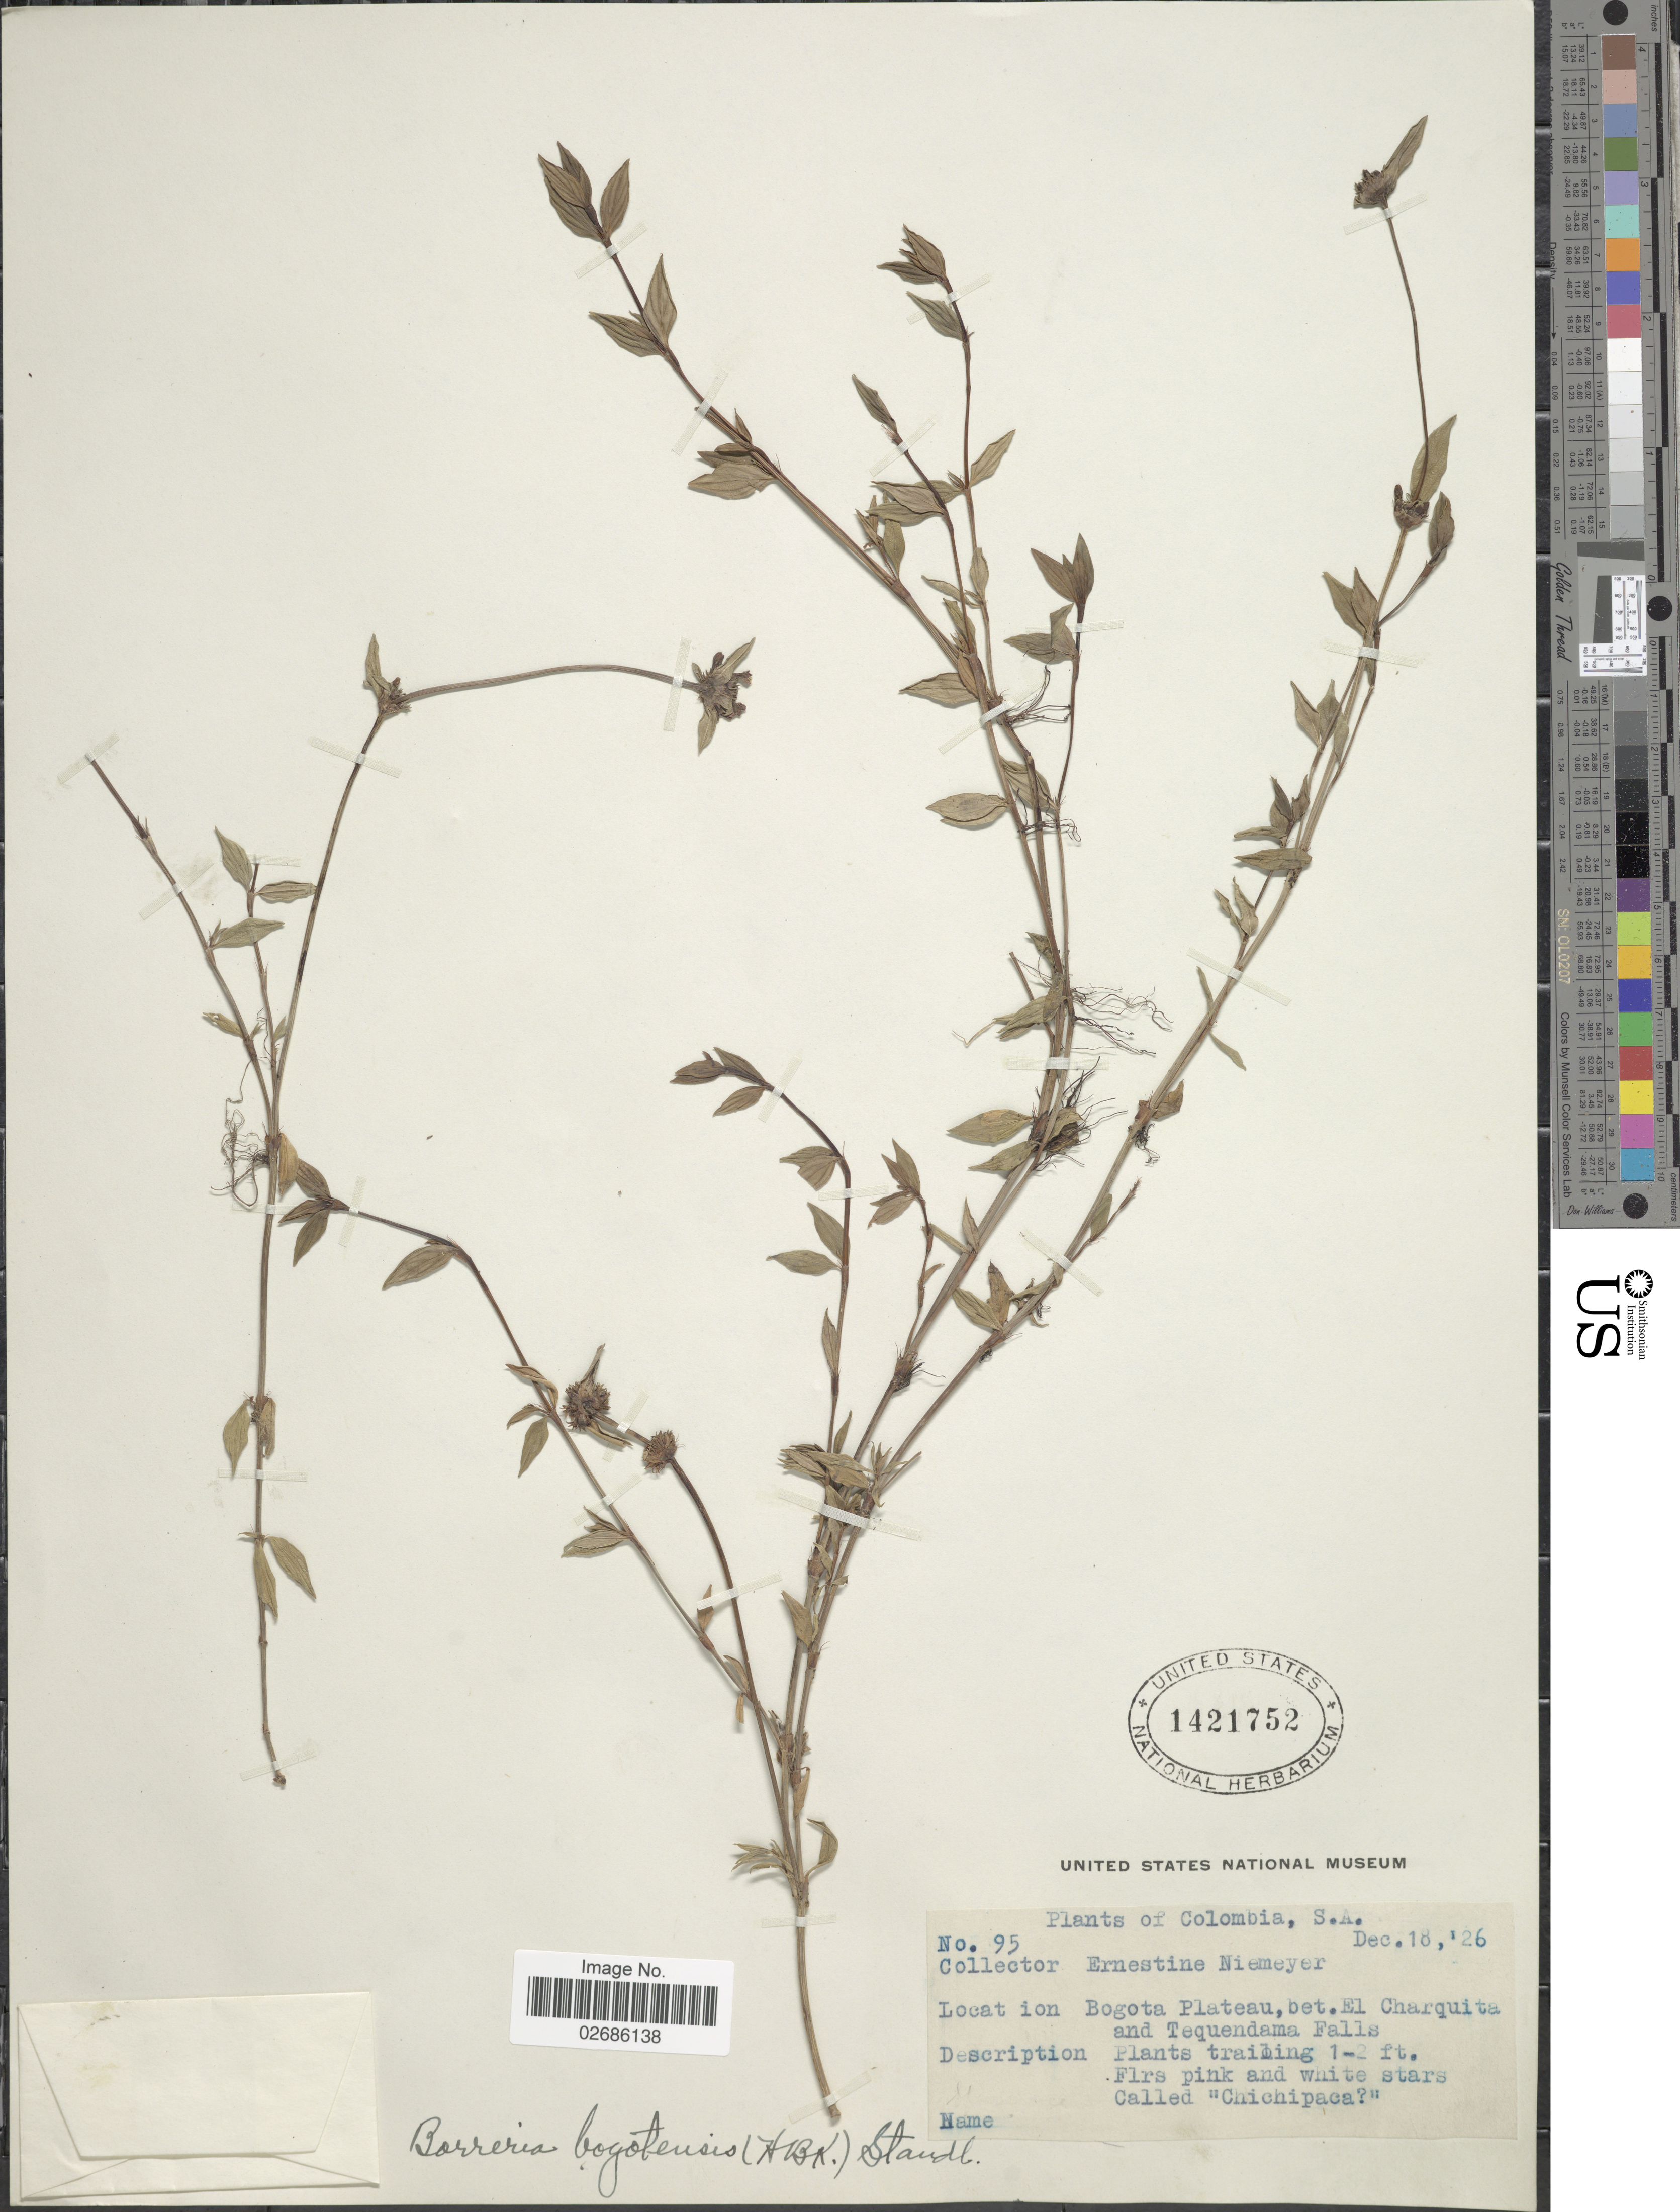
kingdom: Plantae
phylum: Tracheophyta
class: Magnoliopsida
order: Gentianales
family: Rubiaceae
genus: Borreria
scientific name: Borreria bogotensis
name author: (Kunth) Standl.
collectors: E. H. Niemeyer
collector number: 95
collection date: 1926-12-18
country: Colombia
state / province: Bogota D.C.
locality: Bogota Plateau, bet. El Charquita and Tequendama Falls.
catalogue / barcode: US 1421752